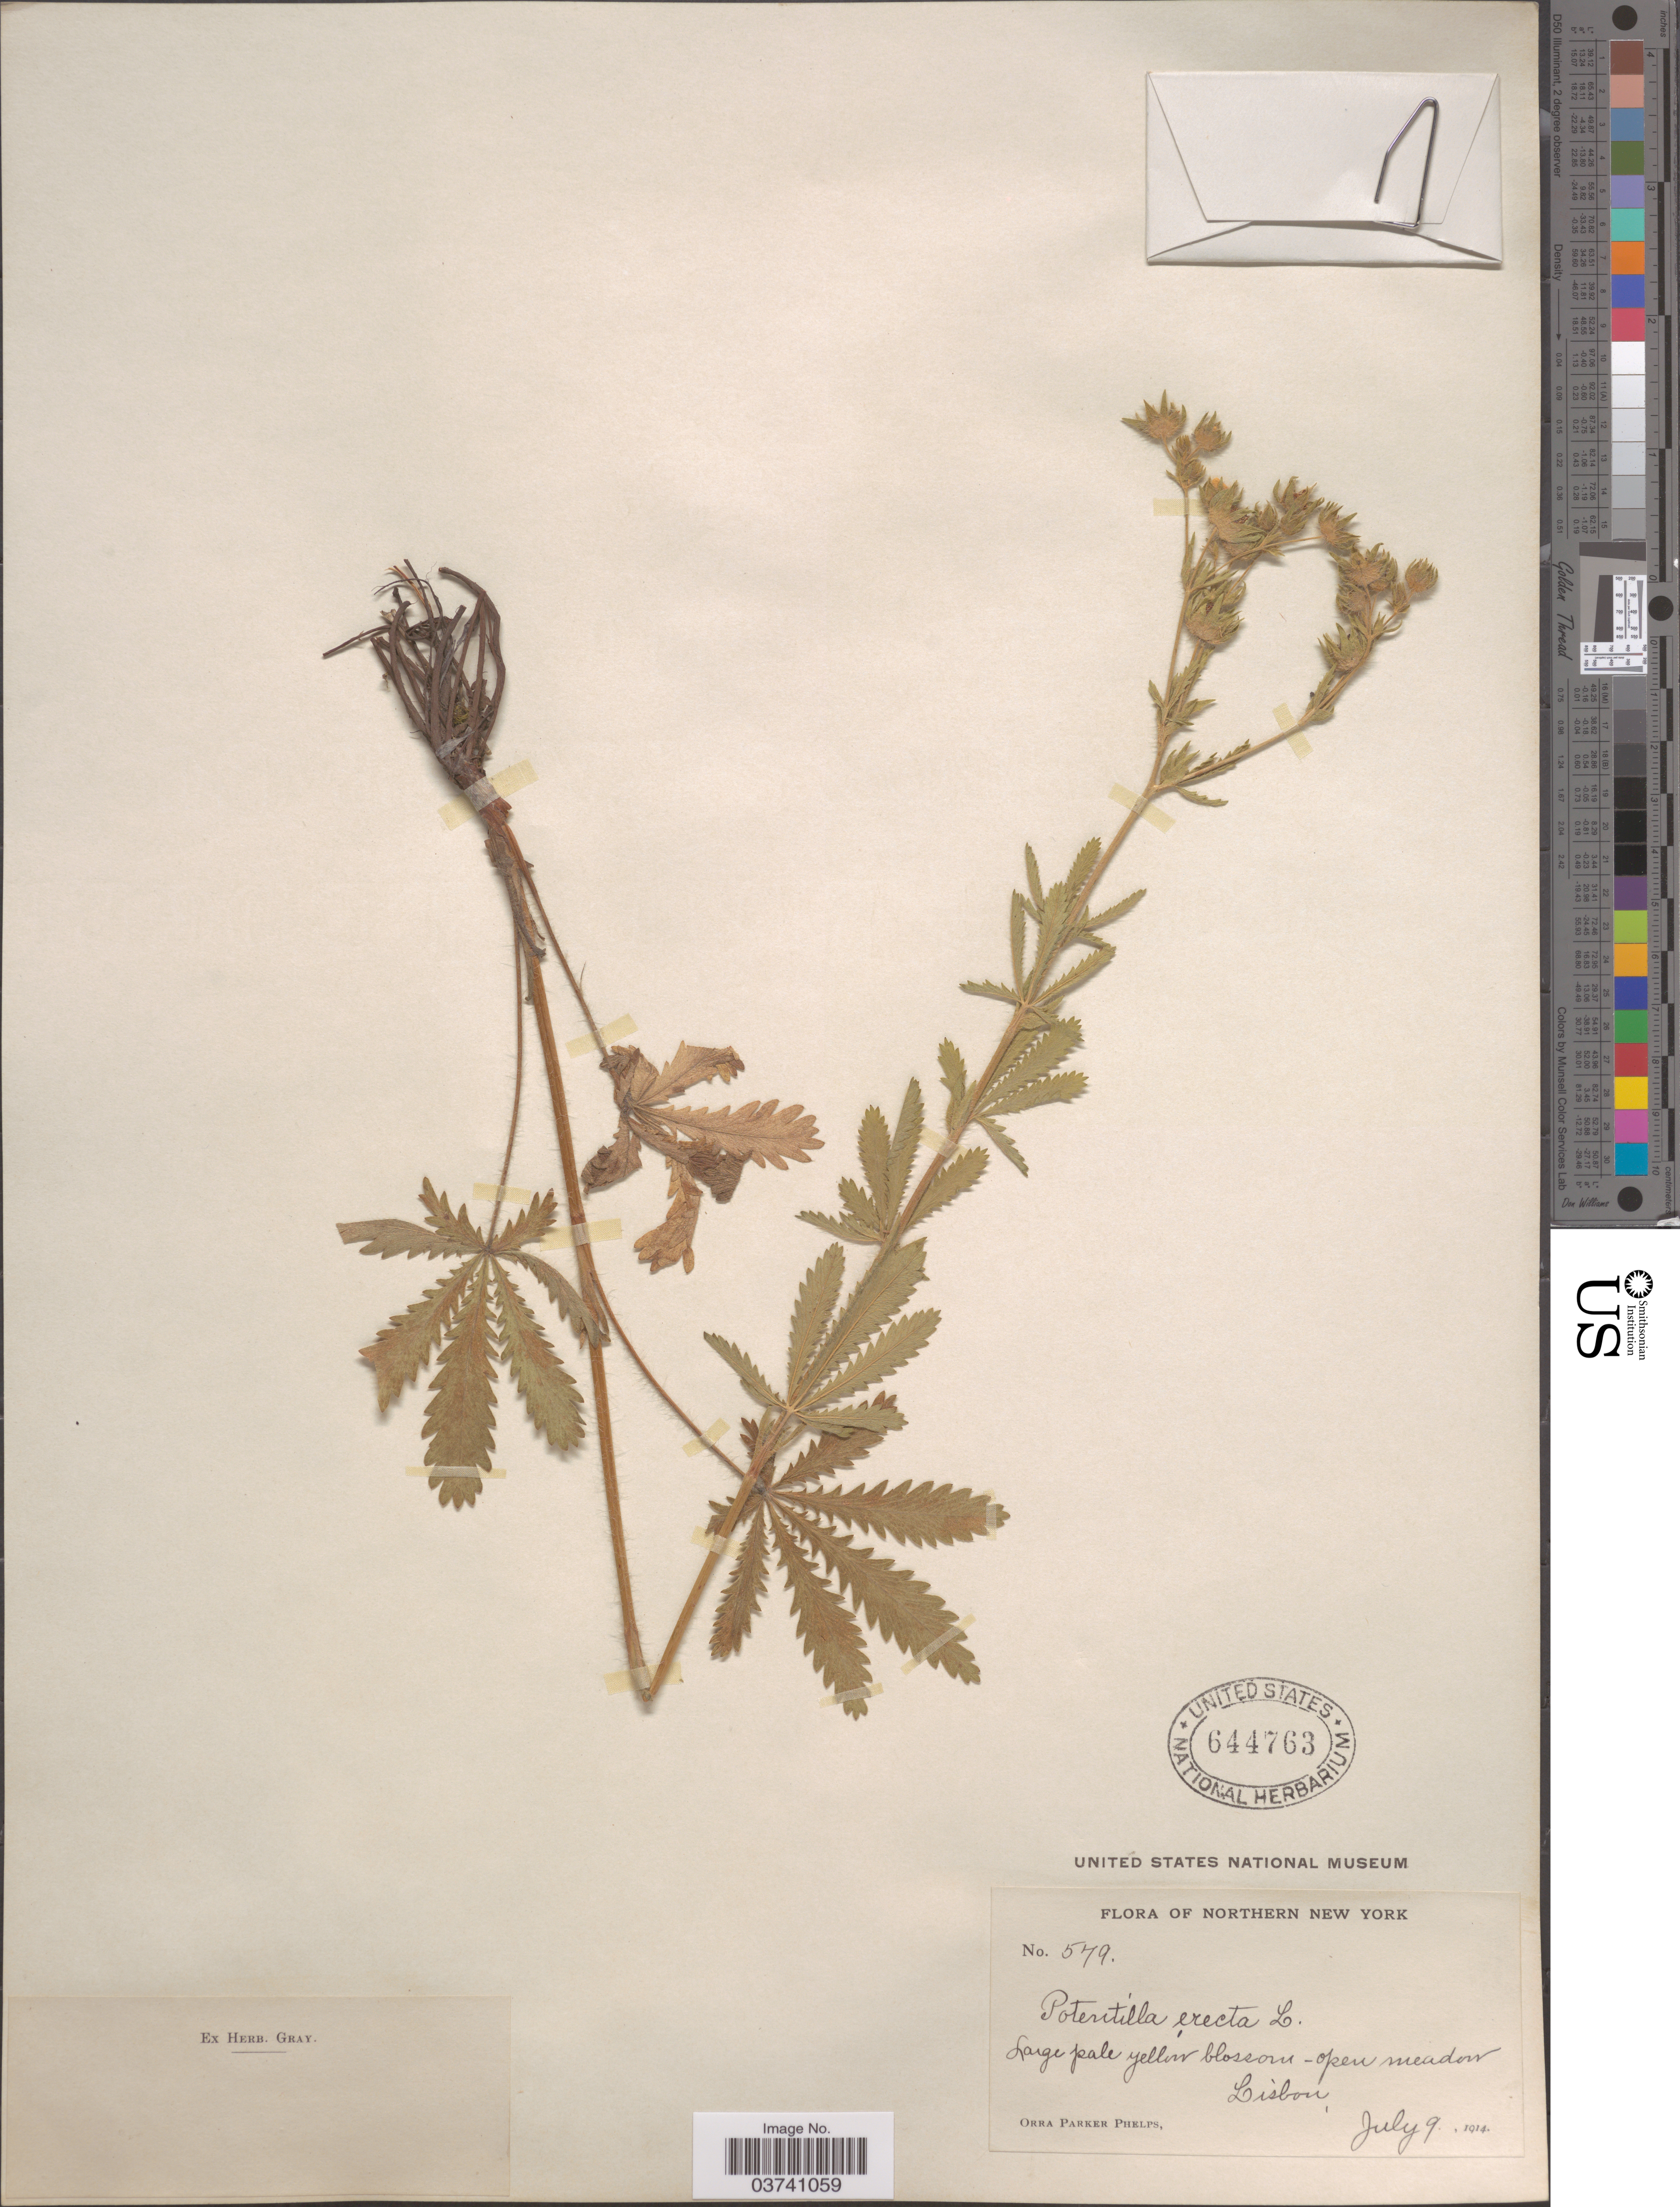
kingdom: Plantae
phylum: Tracheophyta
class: Magnoliopsida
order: Rosales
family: Rosaceae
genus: Potentilla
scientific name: Potentilla recta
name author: L.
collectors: O. P. Phelps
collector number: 579*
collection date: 1914-07-09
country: United States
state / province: New York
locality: Northern New York. Large pale yellow blossom-open meadow. Lisbon.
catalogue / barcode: US 644763